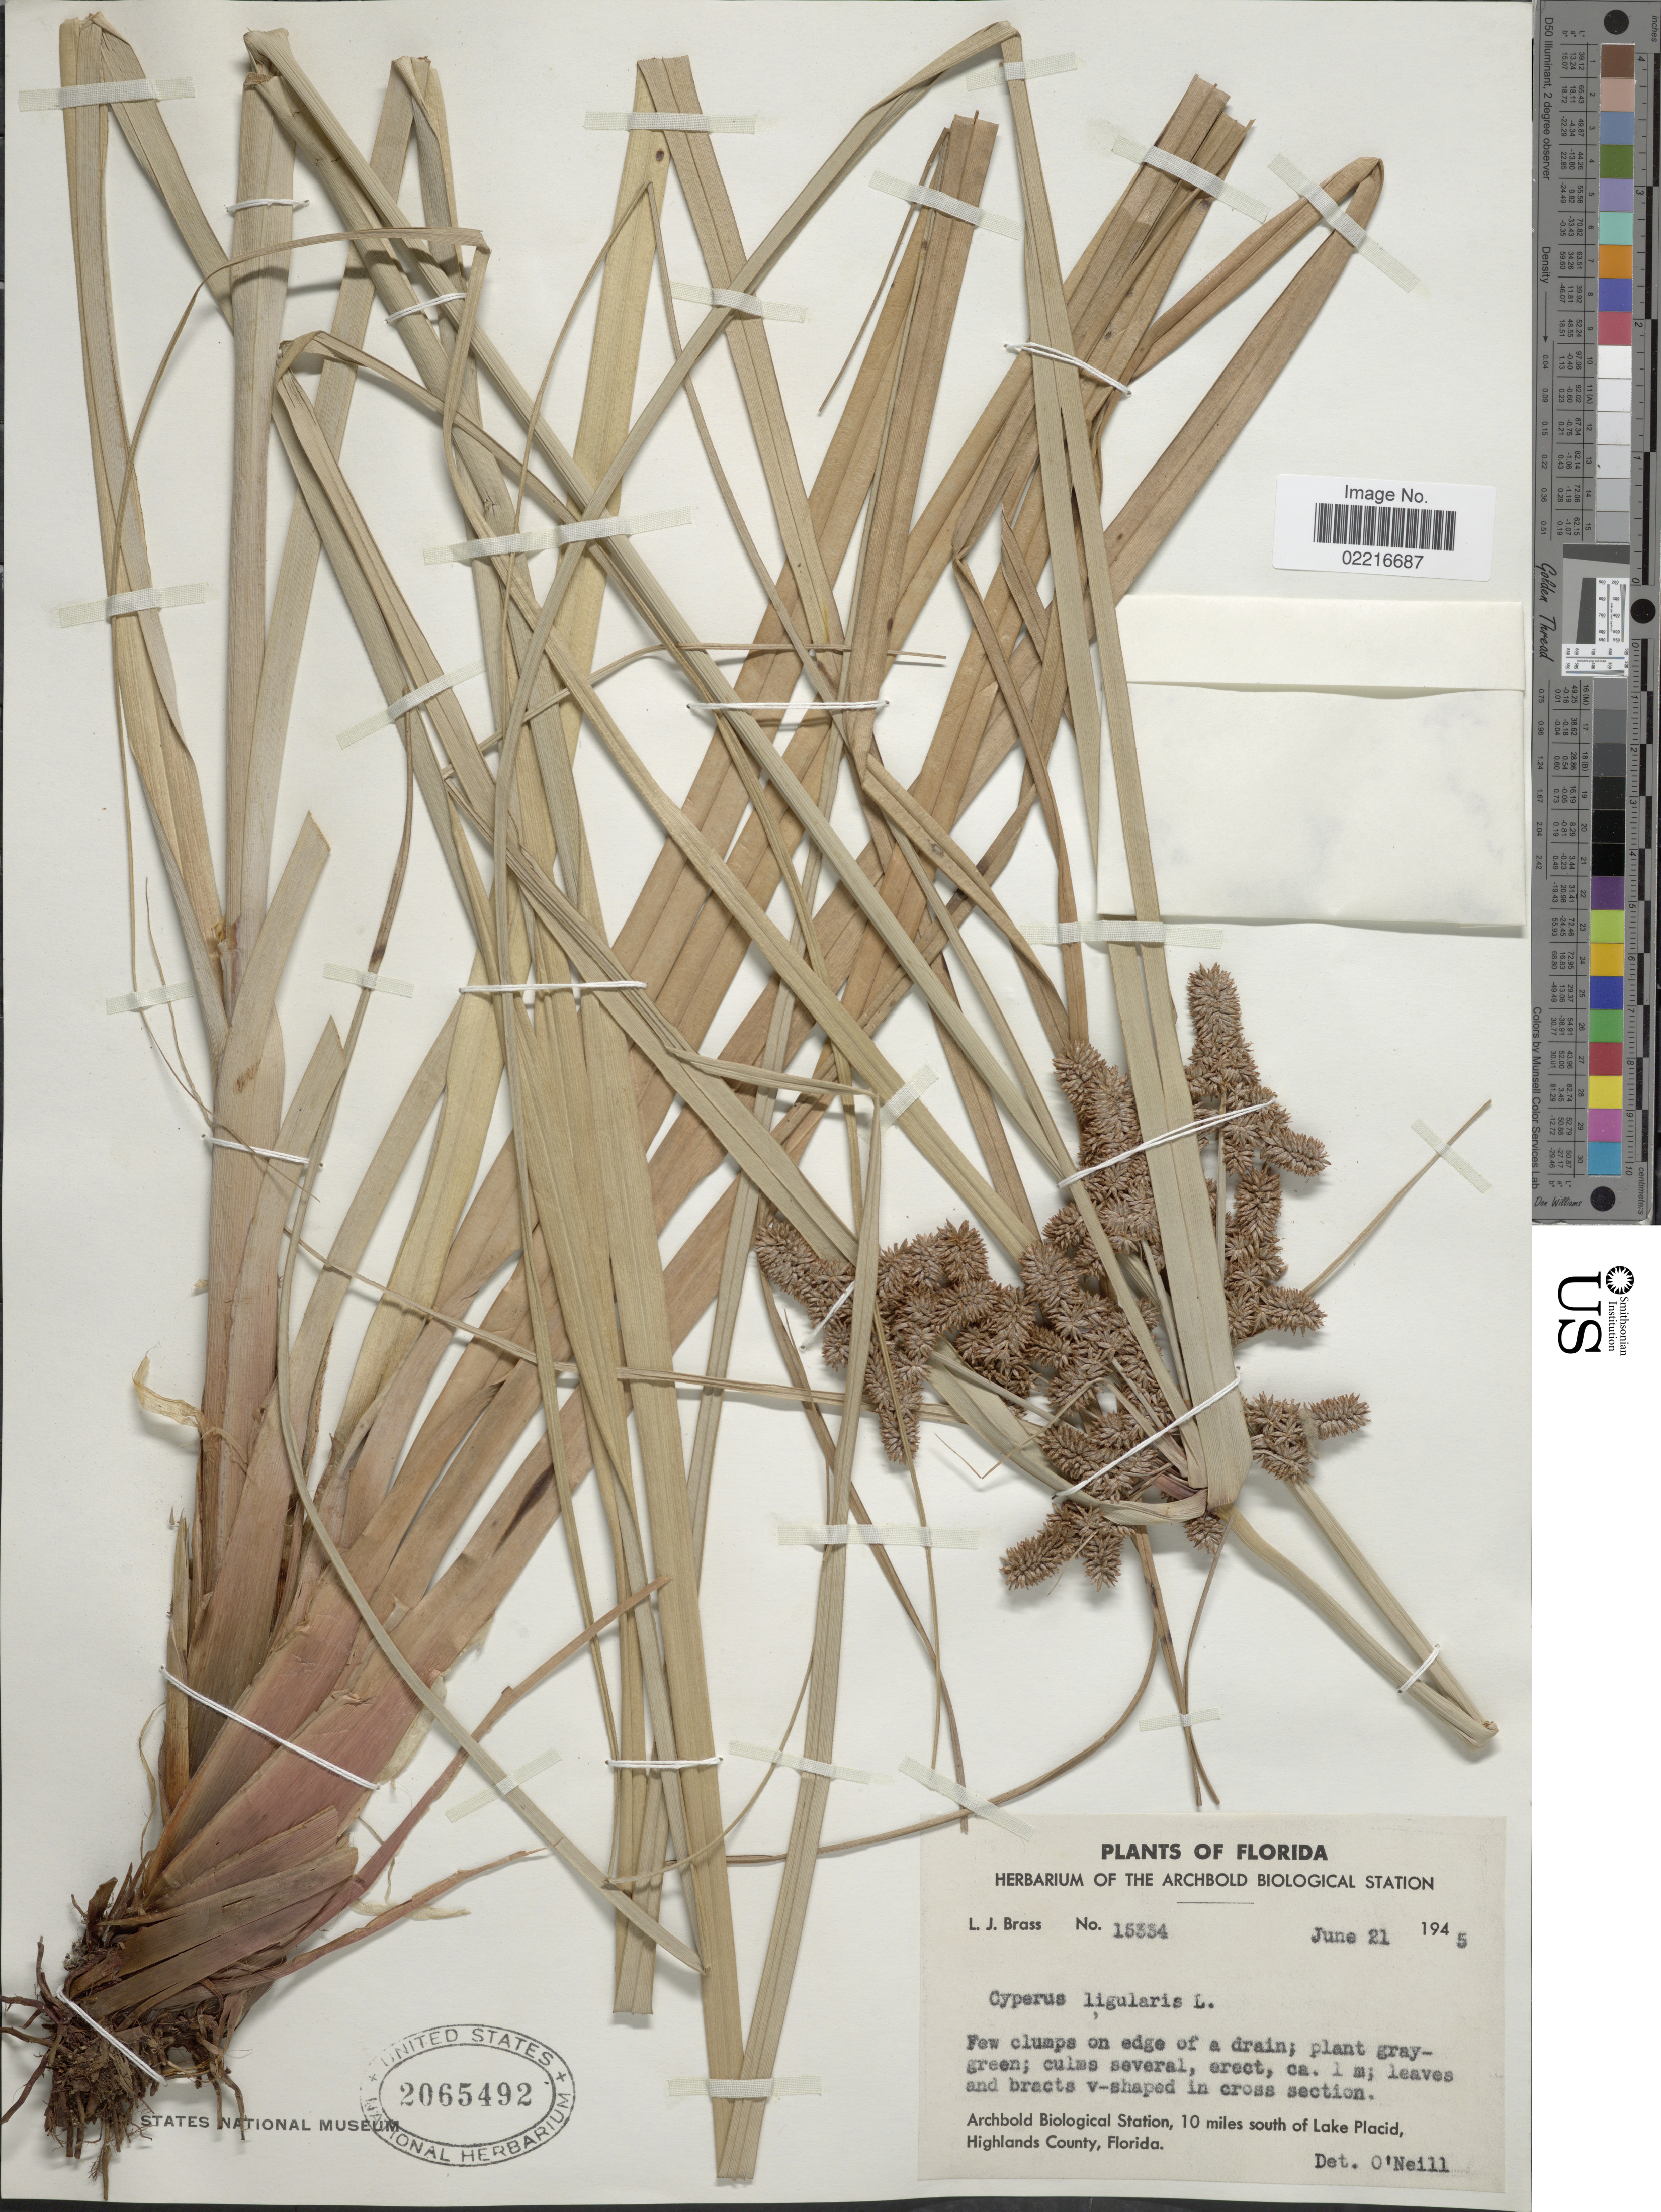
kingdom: Plantae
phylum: Tracheophyta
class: Liliopsida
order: Poales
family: Cyperaceae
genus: Cyperus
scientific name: Cyperus ligularis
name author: L.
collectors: L. J. Brass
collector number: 15334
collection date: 1945-06-21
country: United States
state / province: Florida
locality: Archbold Biological Station, 10 miles south of Lake Placid, Highlands County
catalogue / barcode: US 2065492